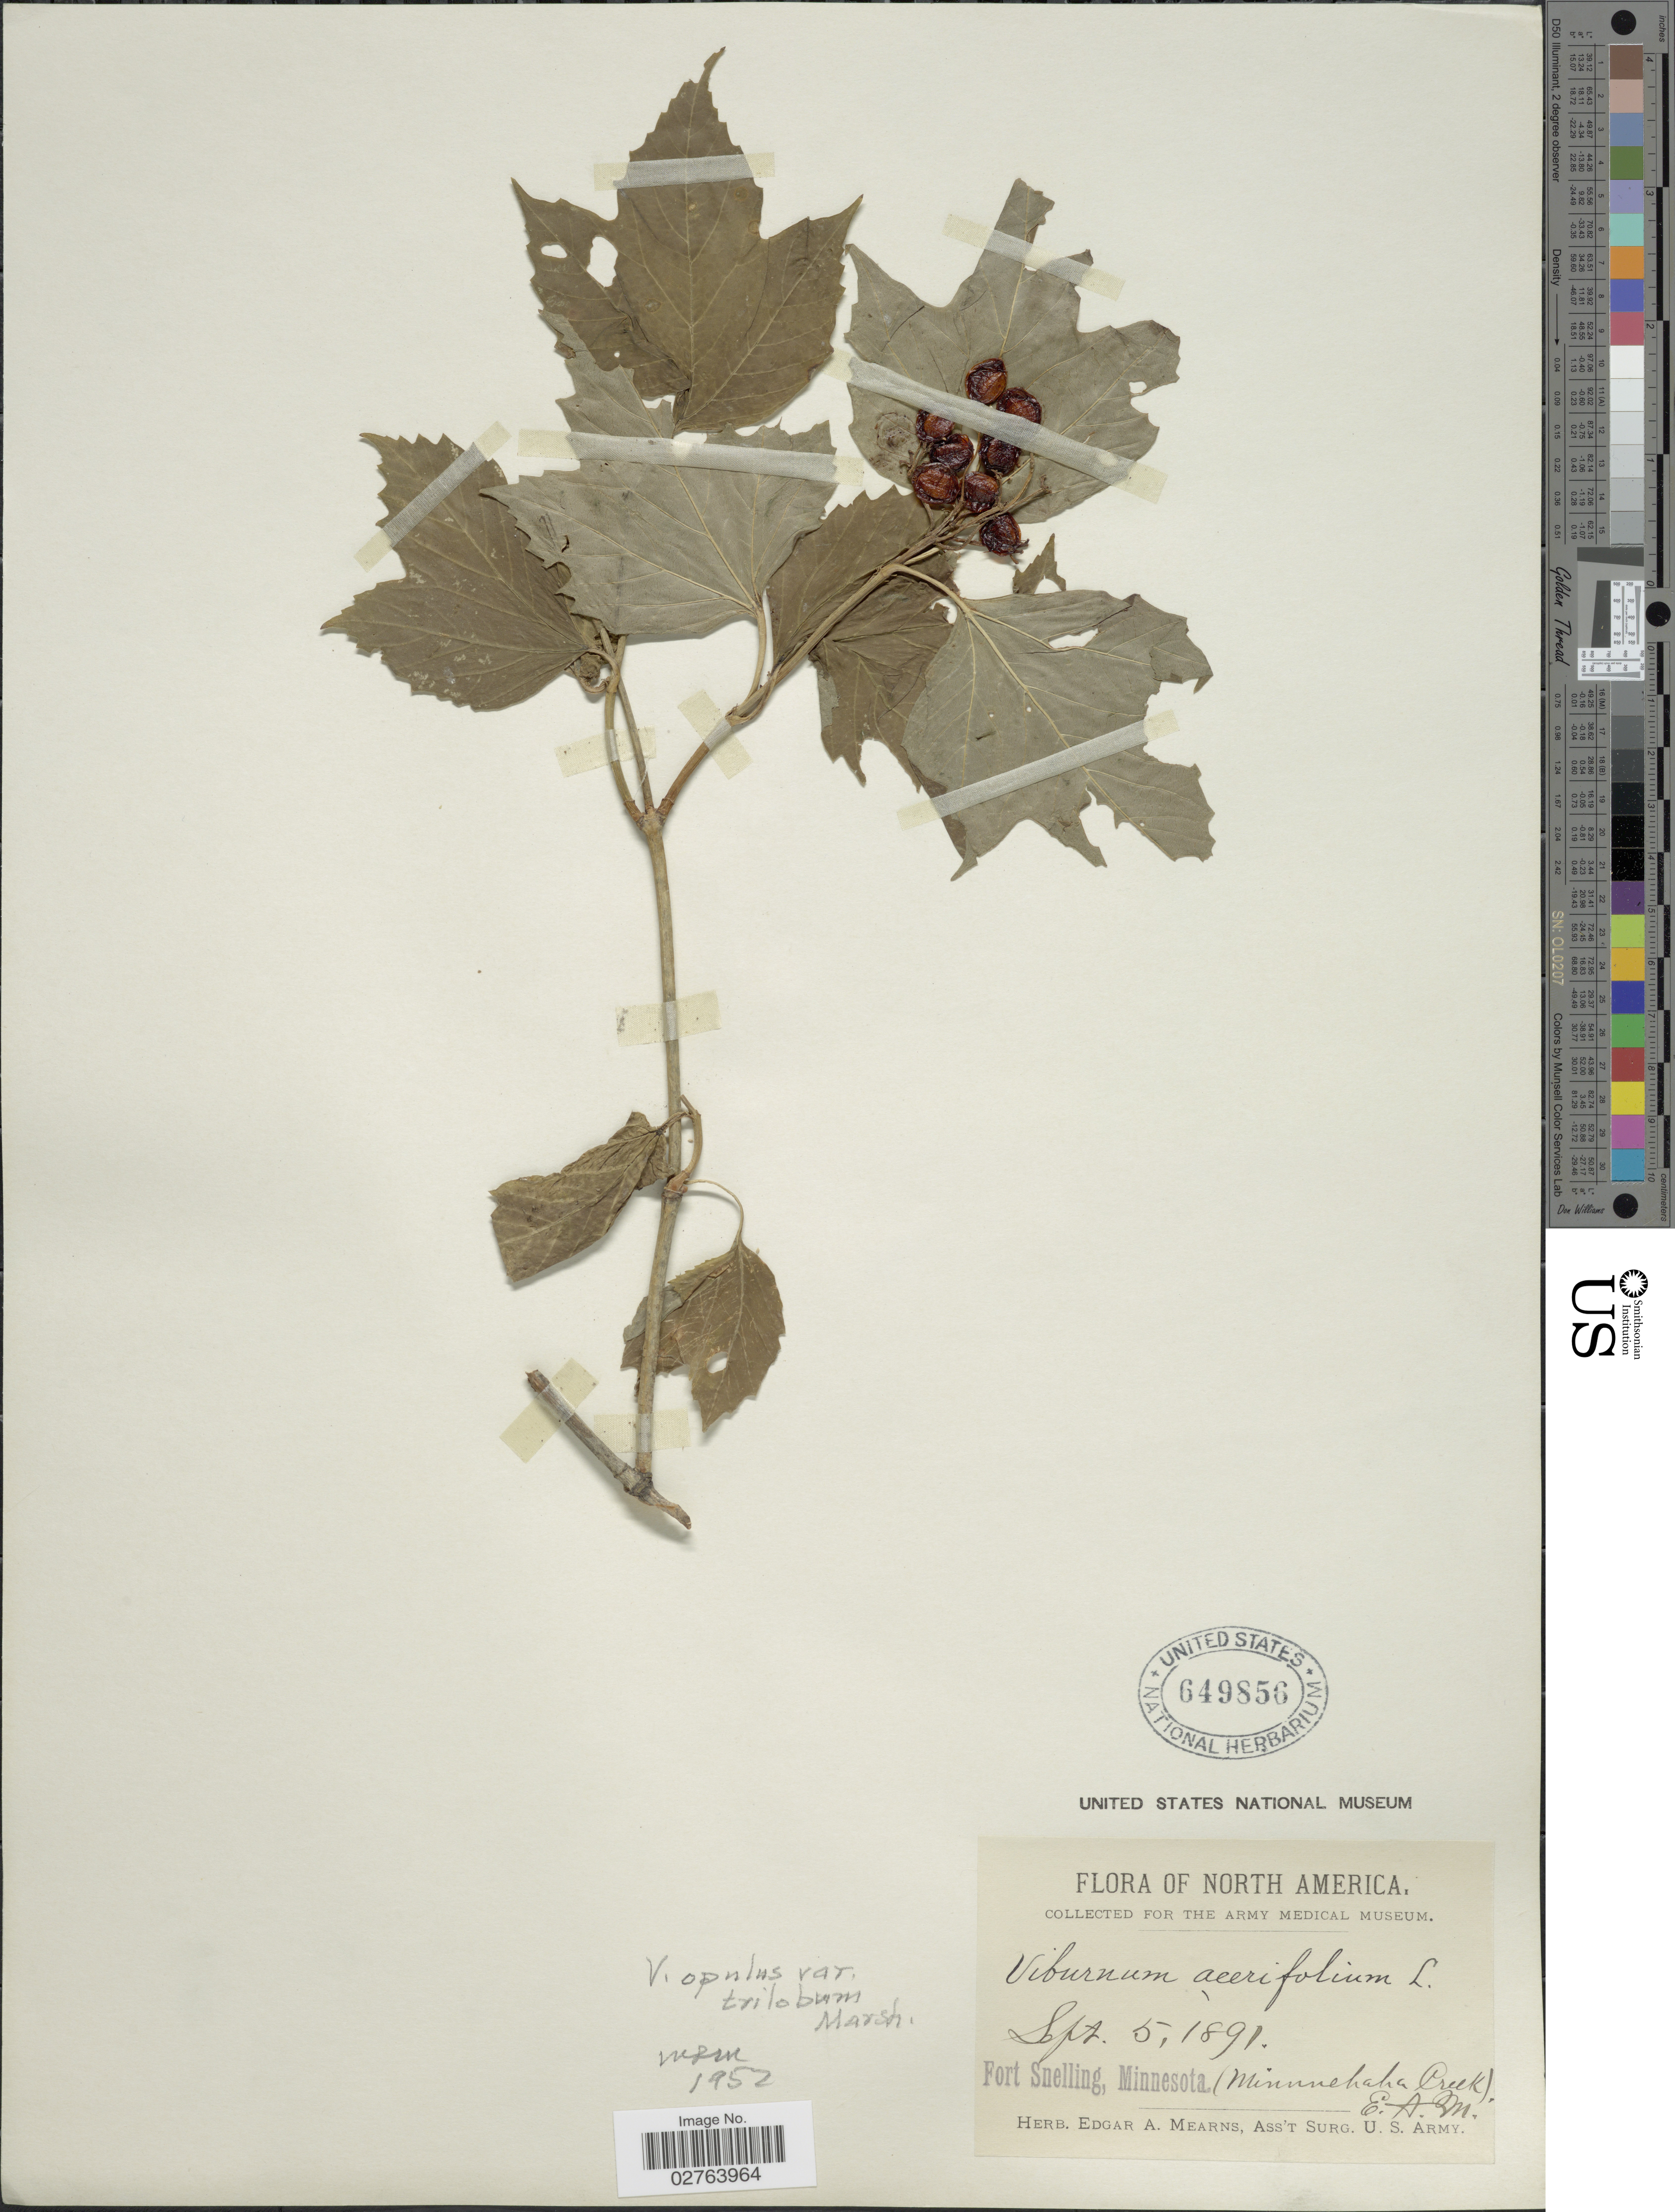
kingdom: Plantae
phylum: Tracheophyta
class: Magnoliopsida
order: Dipsacales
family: Viburnaceae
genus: Viburnum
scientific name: Viburnum opulus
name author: L.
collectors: E. A. Mearns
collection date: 1891-09-05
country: United States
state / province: Minnesota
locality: Fort Snelling.(Minnehaha Creek)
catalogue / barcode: US 649856